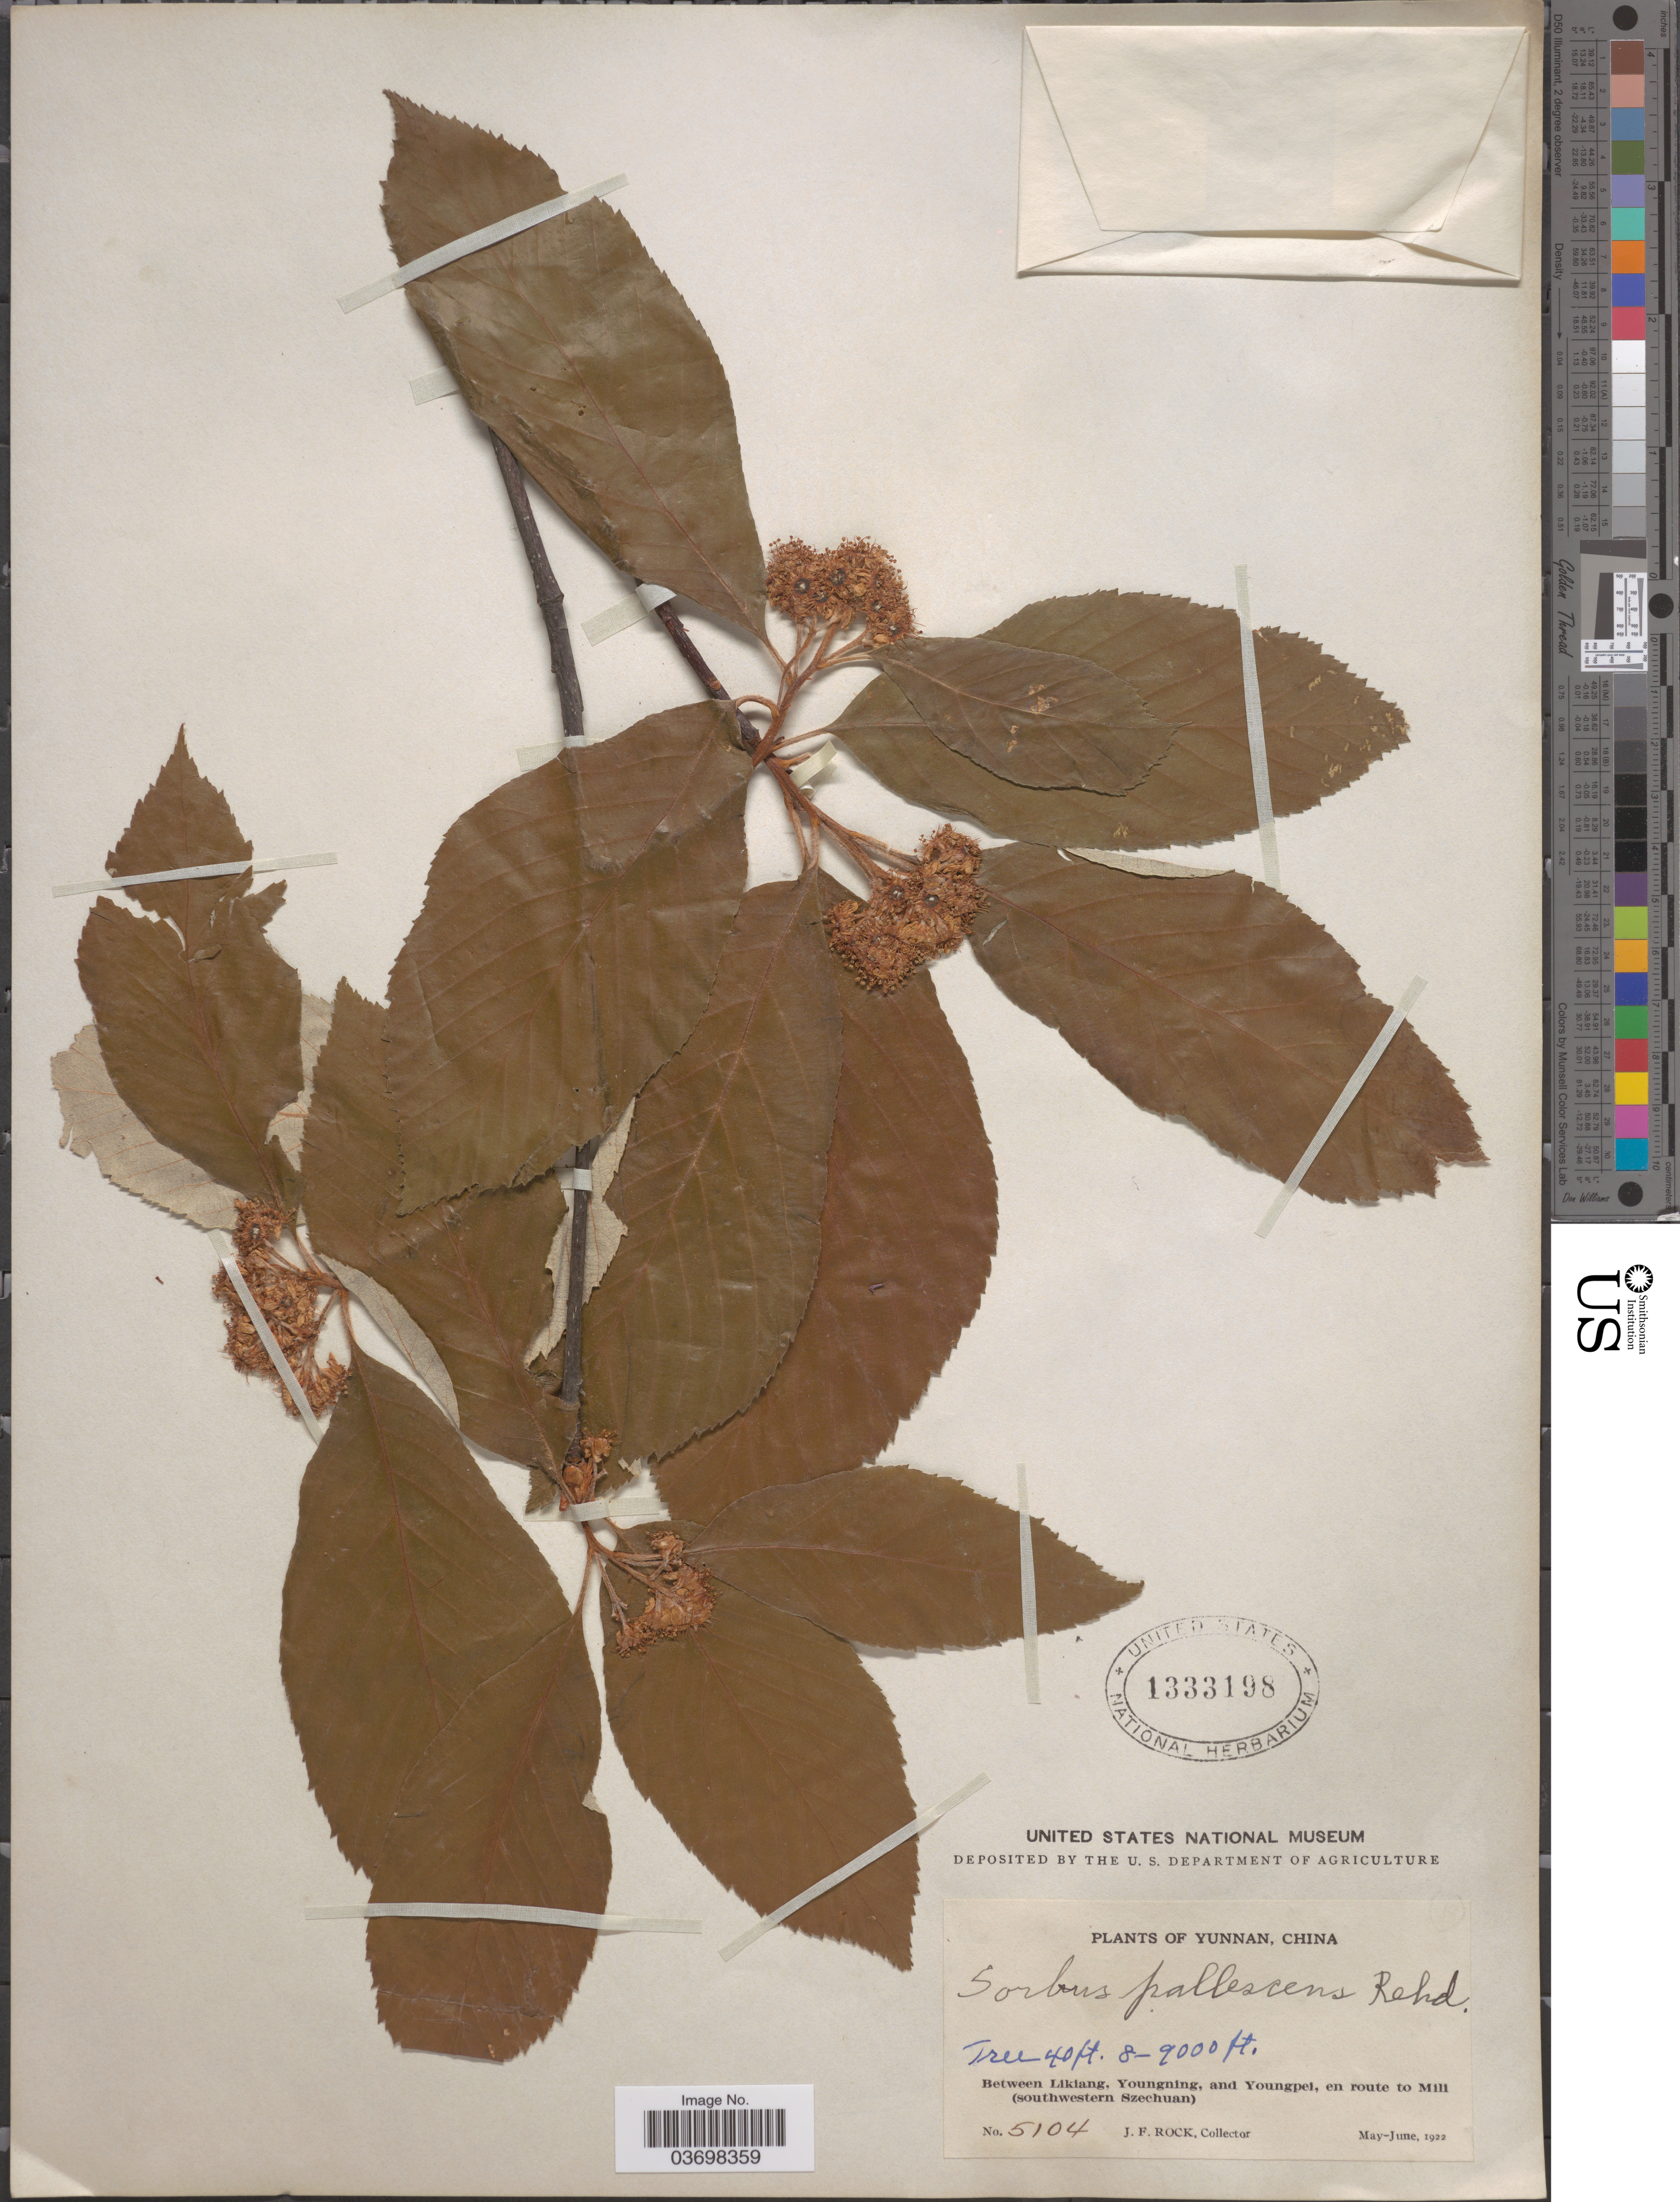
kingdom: Plantae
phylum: Tracheophyta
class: Magnoliopsida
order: Rosales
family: Rosaceae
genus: Sorbus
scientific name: Sorbus pallescens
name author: Rehder in Sarg.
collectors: J. Rock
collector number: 5104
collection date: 1922-05/1922-06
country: China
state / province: Yunnan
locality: Between Likiang, Youngning, and Youngpel, en route to Mili (southwestern Szechuan).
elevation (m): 2438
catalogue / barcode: US 1333198